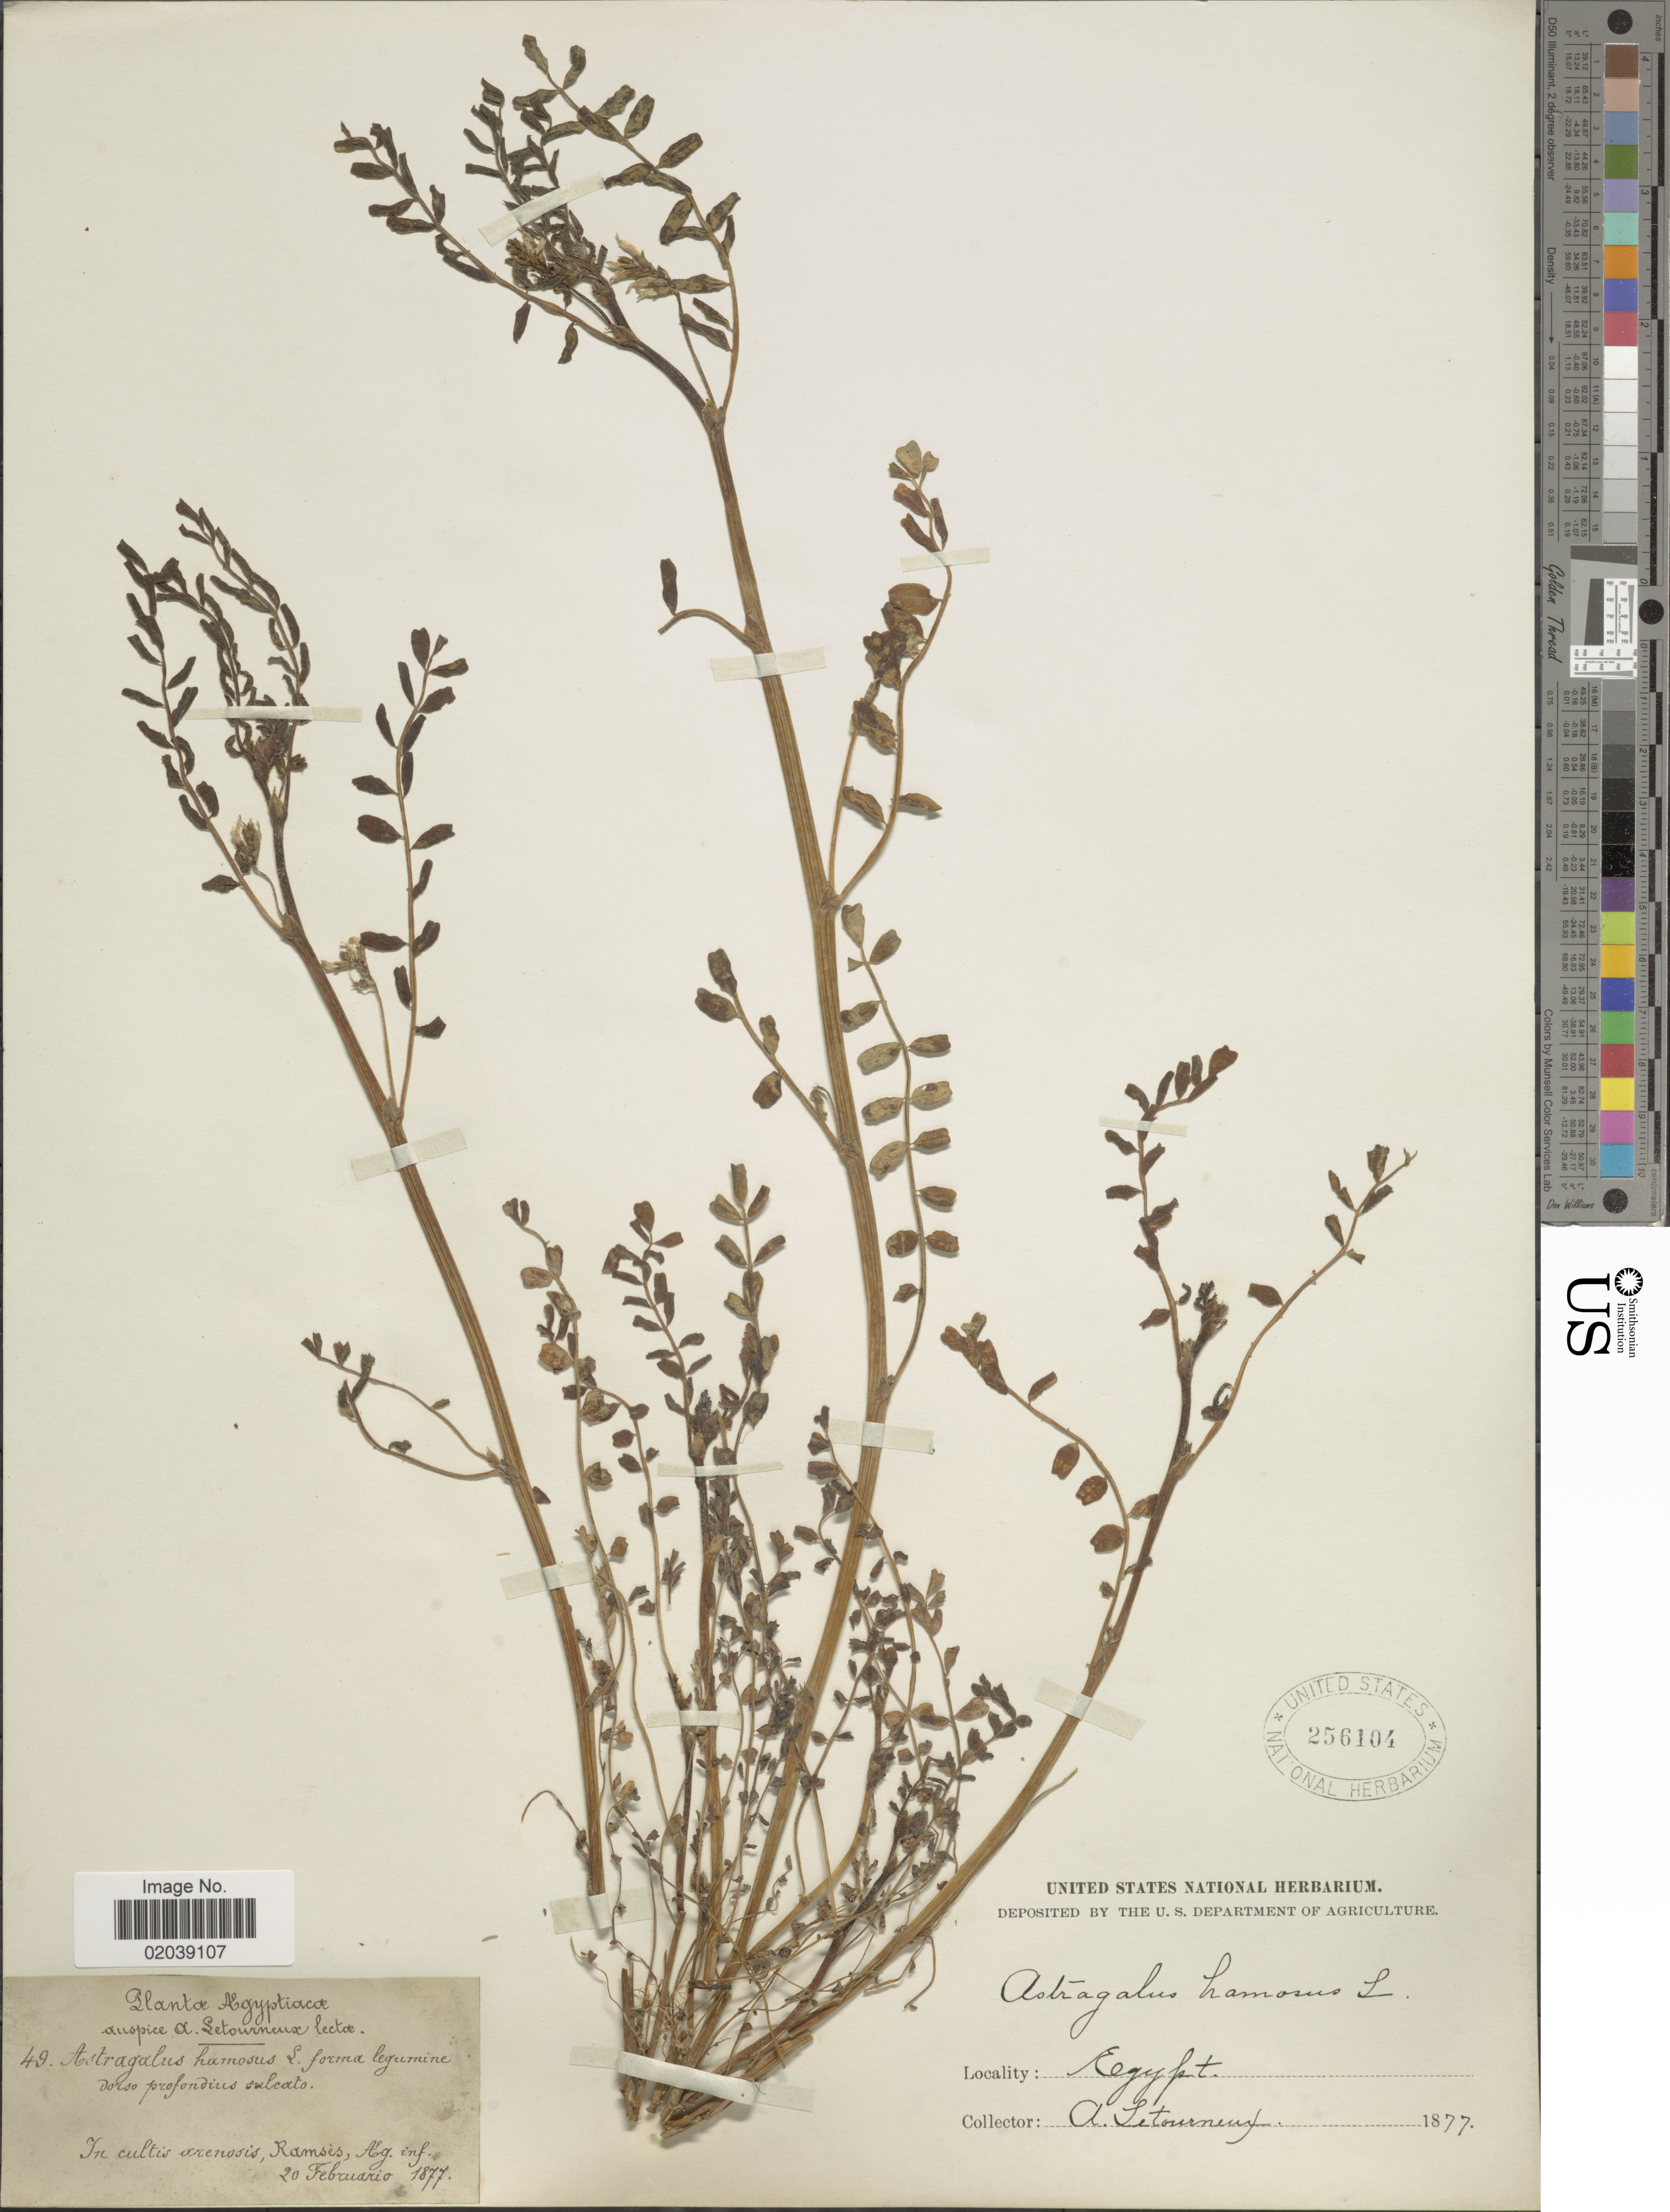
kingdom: Plantae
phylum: Tracheophyta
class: Magnoliopsida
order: Fabales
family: Fabaceae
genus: Astragalus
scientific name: Astragalus hamosus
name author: L.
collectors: A. Letourneux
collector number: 49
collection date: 1877-02-20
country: Egypt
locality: In cultis arenosis, Ramses.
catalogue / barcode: US 256104